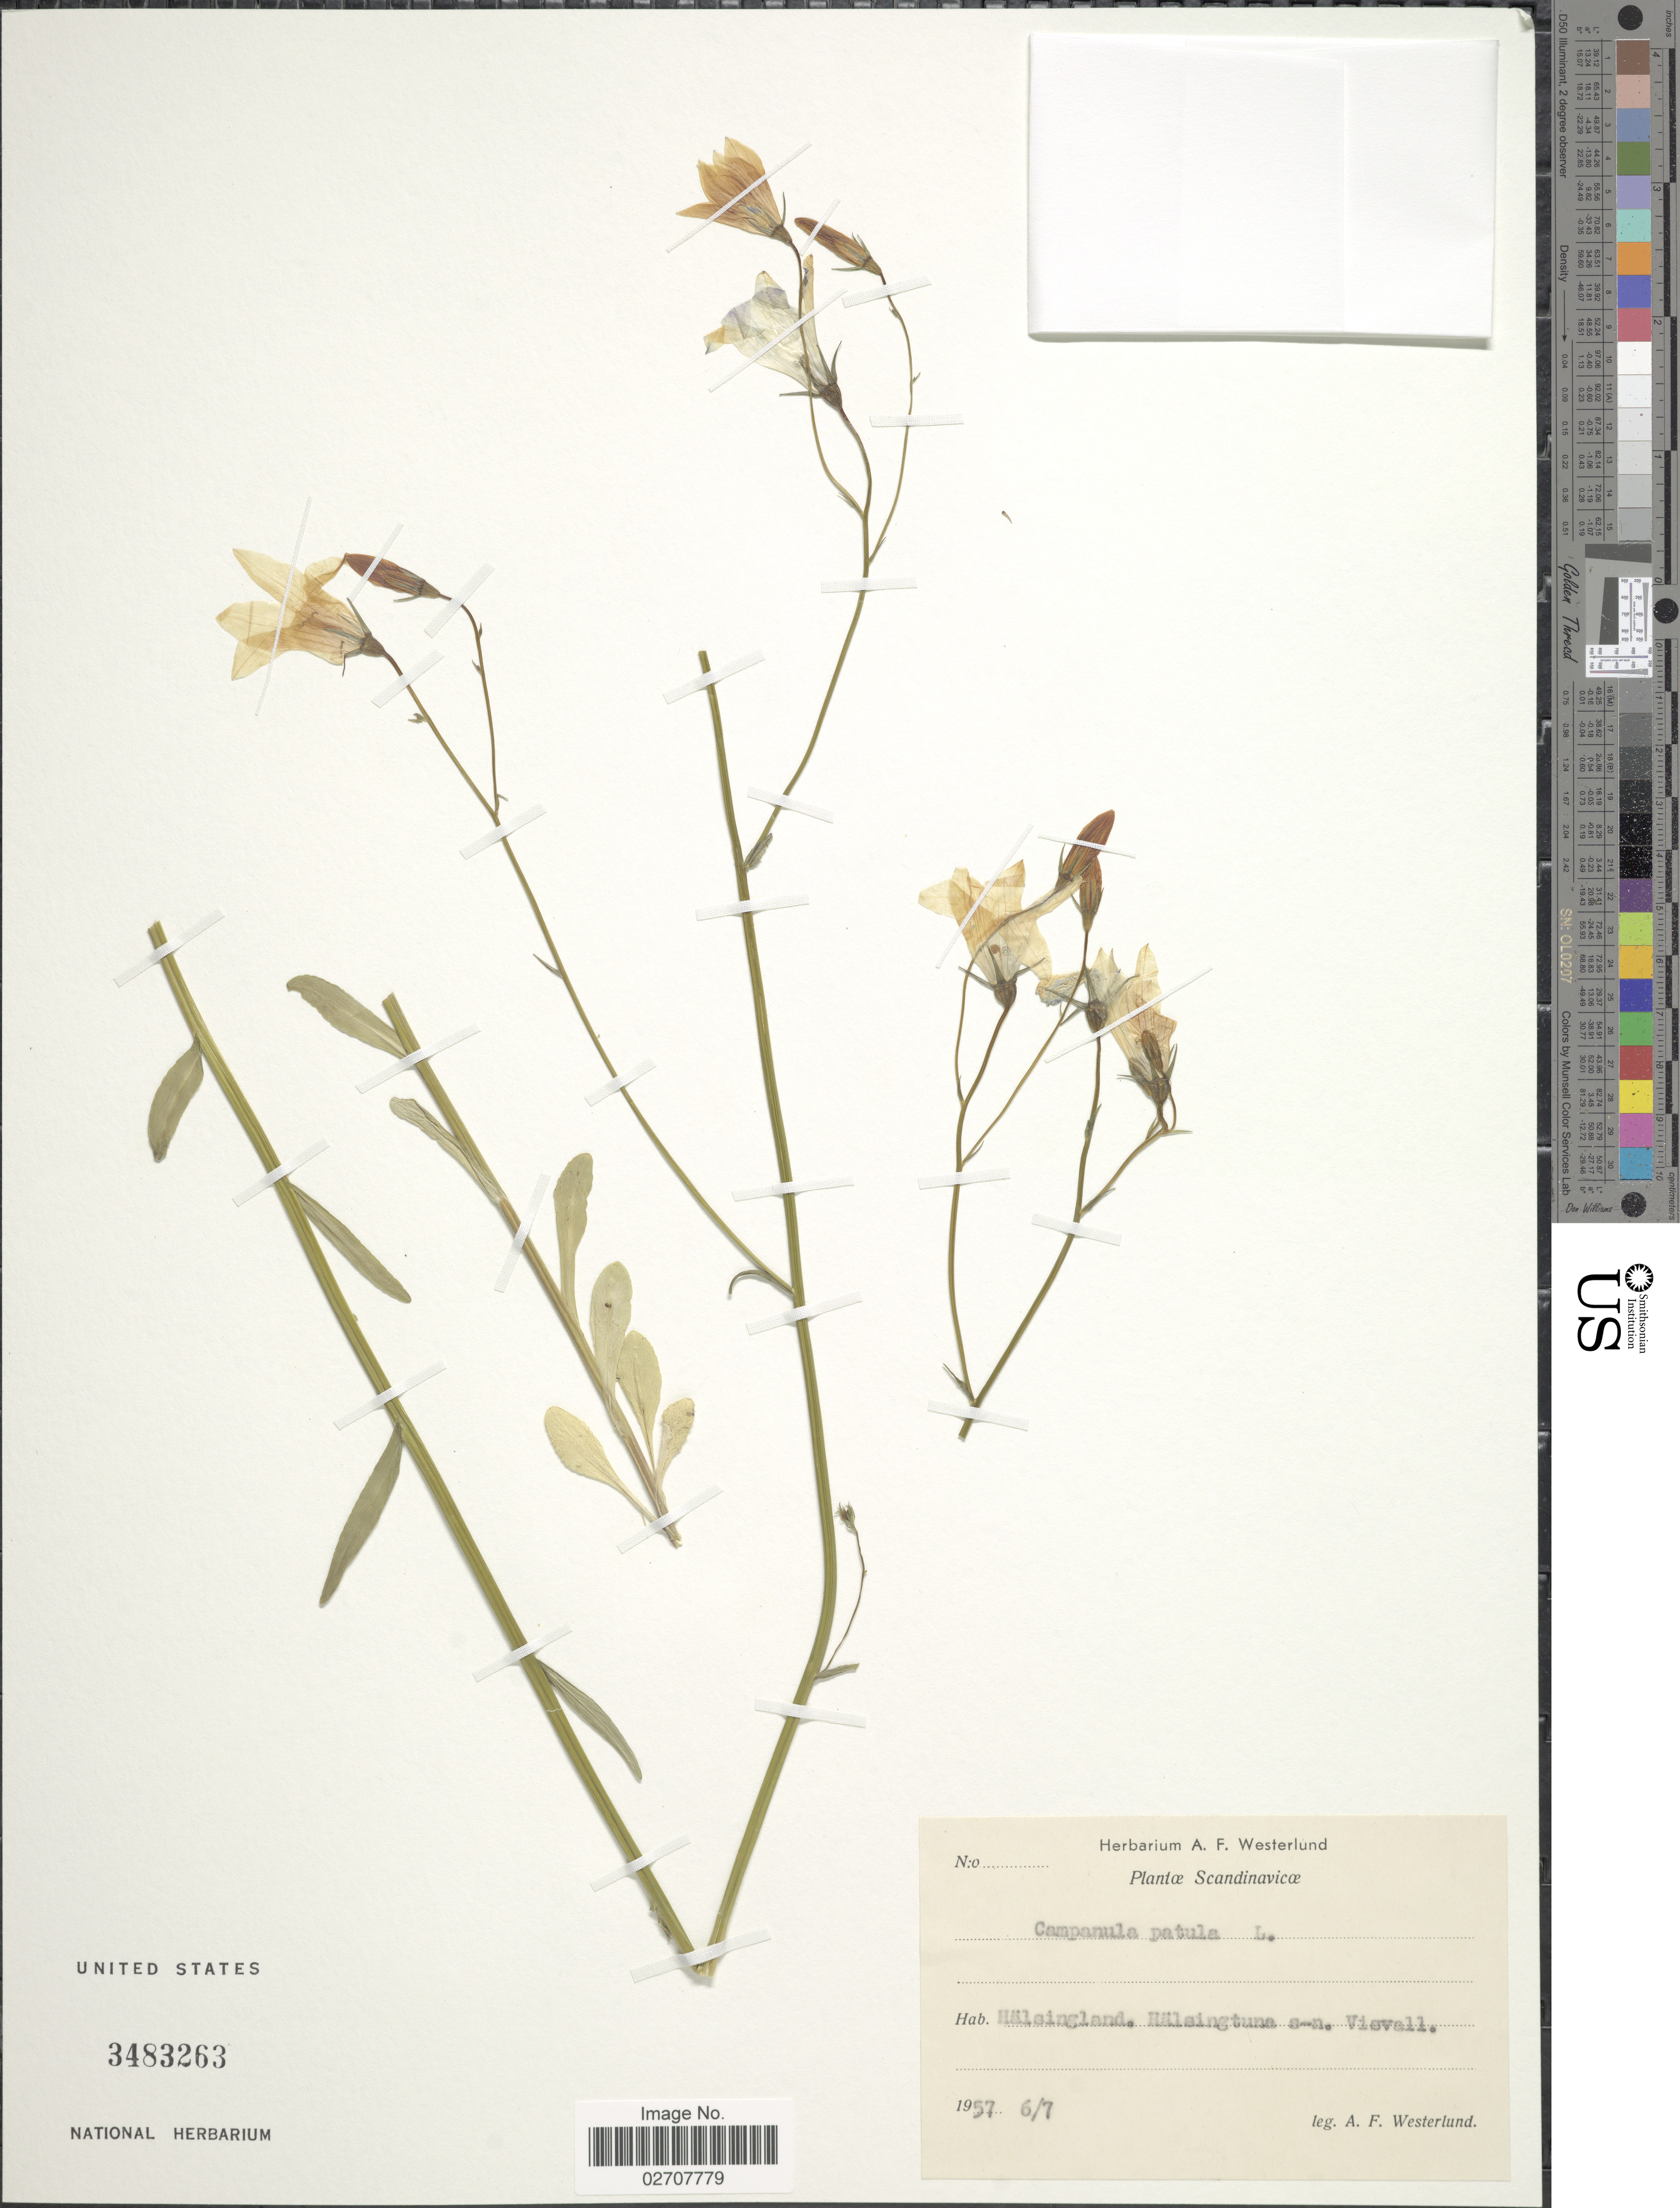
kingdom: Plantae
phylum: Tracheophyta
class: Magnoliopsida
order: Asterales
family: Campanulaceae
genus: Campanula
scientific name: Campanula patula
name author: L.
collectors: A. Westerlund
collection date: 1957-07-06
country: Sweden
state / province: Gavleborg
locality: Scandinavicae. Halsingland. Halsingtuna s-n. Visvall.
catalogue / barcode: US 3483263